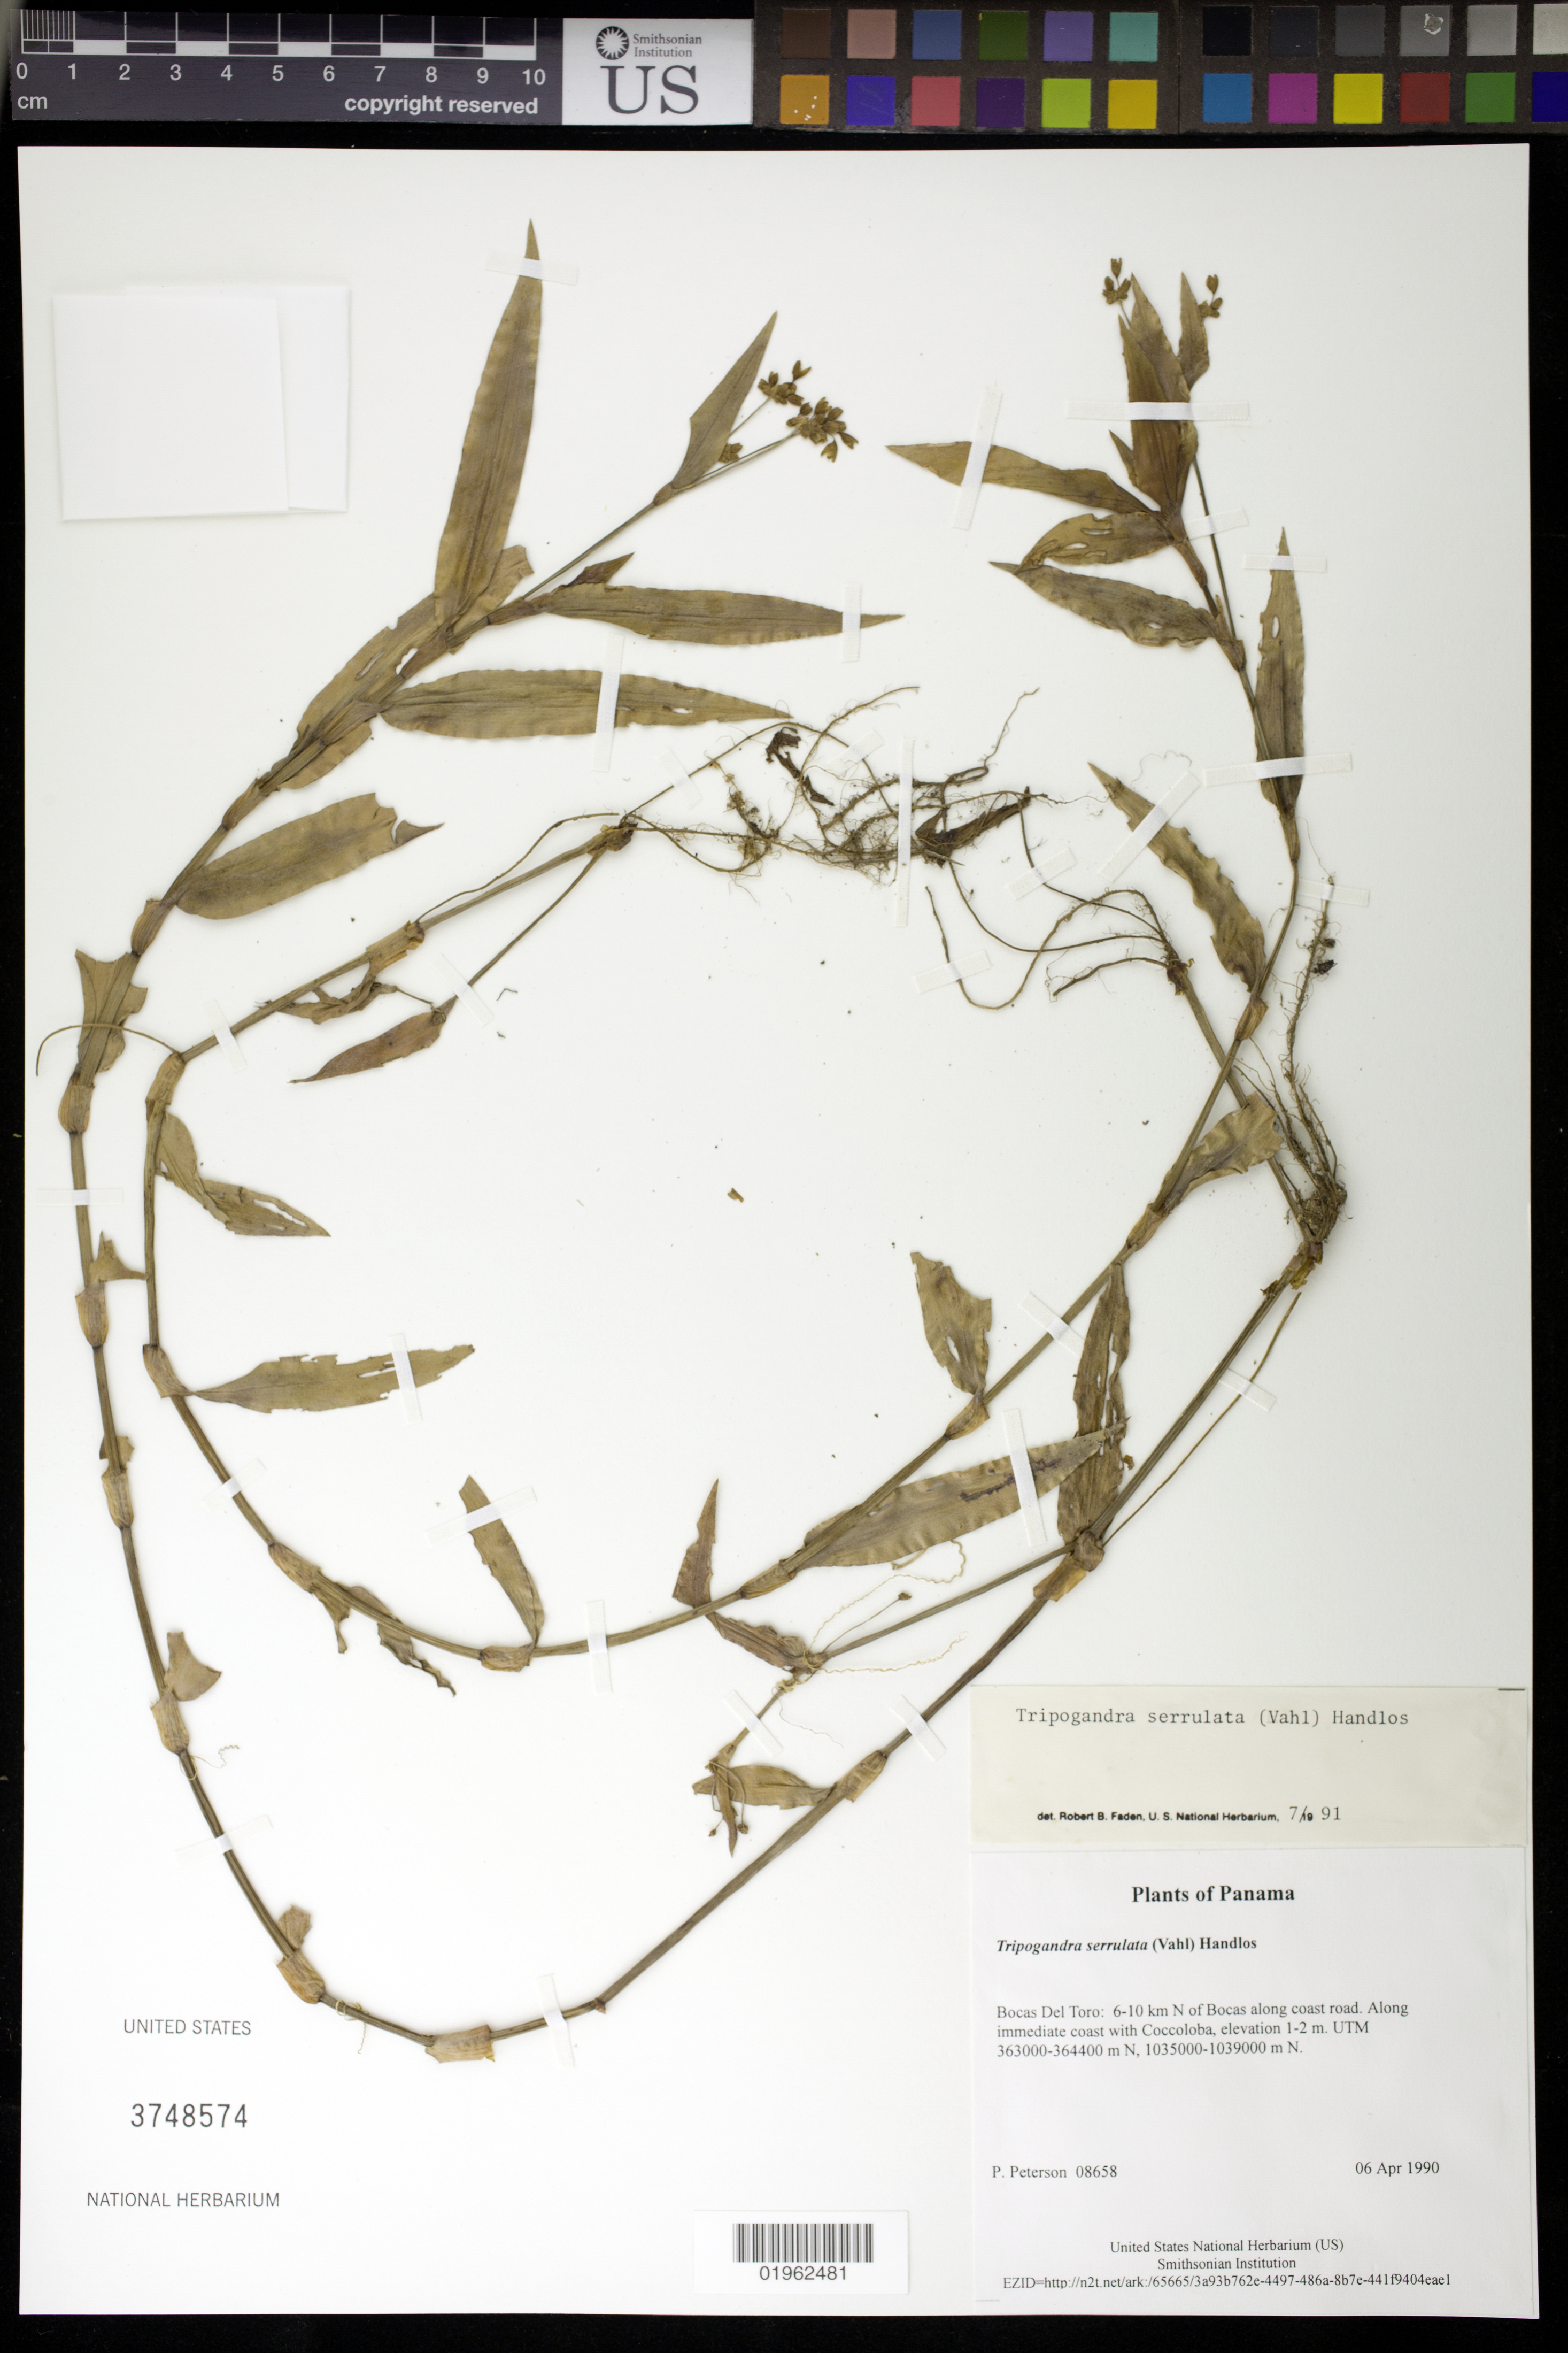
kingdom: Plantae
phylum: Tracheophyta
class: Liliopsida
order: Commelinales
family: Commelinaceae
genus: Tripogandra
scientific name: Tripogandra serrulata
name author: (Vahl) Handlos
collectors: P. M. Peterson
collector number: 08658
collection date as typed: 06 Apr 1990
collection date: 1990-04-06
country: Panama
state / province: Bocas del Toro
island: Colón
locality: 6-10 km N of Bocas along coast road.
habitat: Along immediate coast with Coccoloba, elevation 1-2 m. UTM 363000-364400 m N, 1035000-1039000 m N.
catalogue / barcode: US 3748574